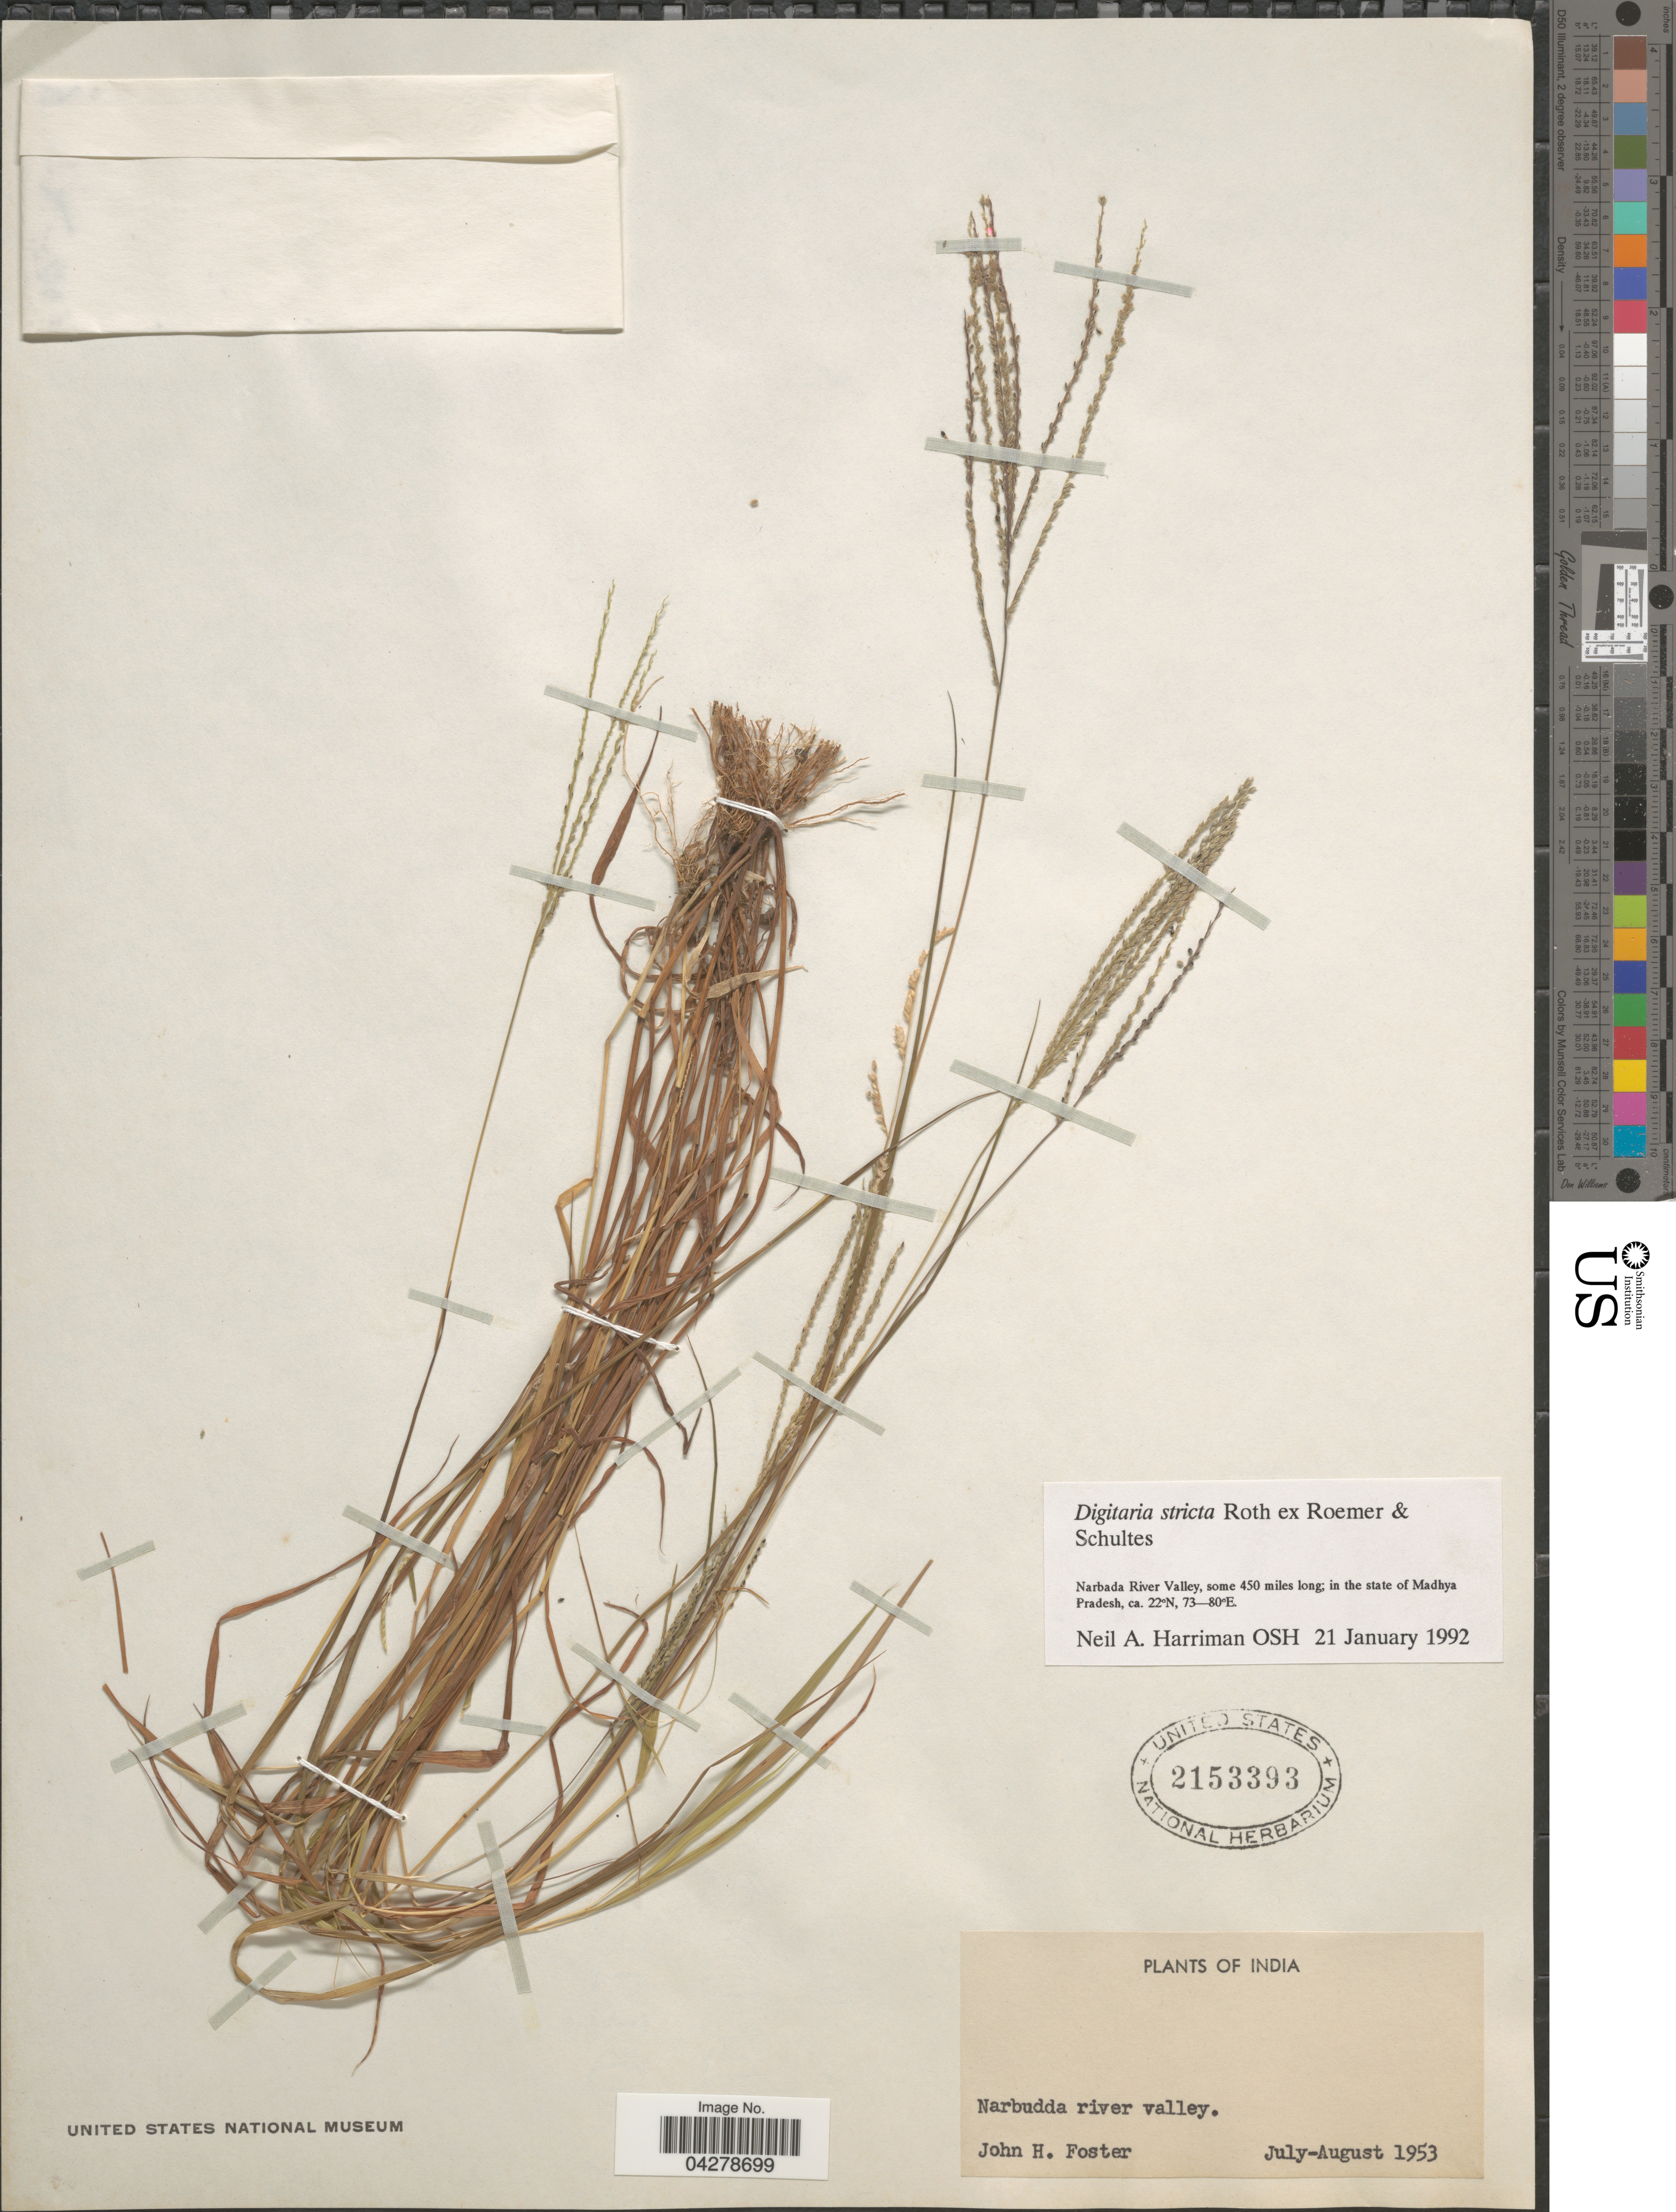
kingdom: Plantae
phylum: Tracheophyta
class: Liliopsida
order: Poales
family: Poaceae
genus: Digitaria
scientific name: Digitaria stricta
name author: Roth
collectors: J. Foster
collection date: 1953-07/1953-08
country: India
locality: Narbudda river valley.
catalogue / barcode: US 2153393